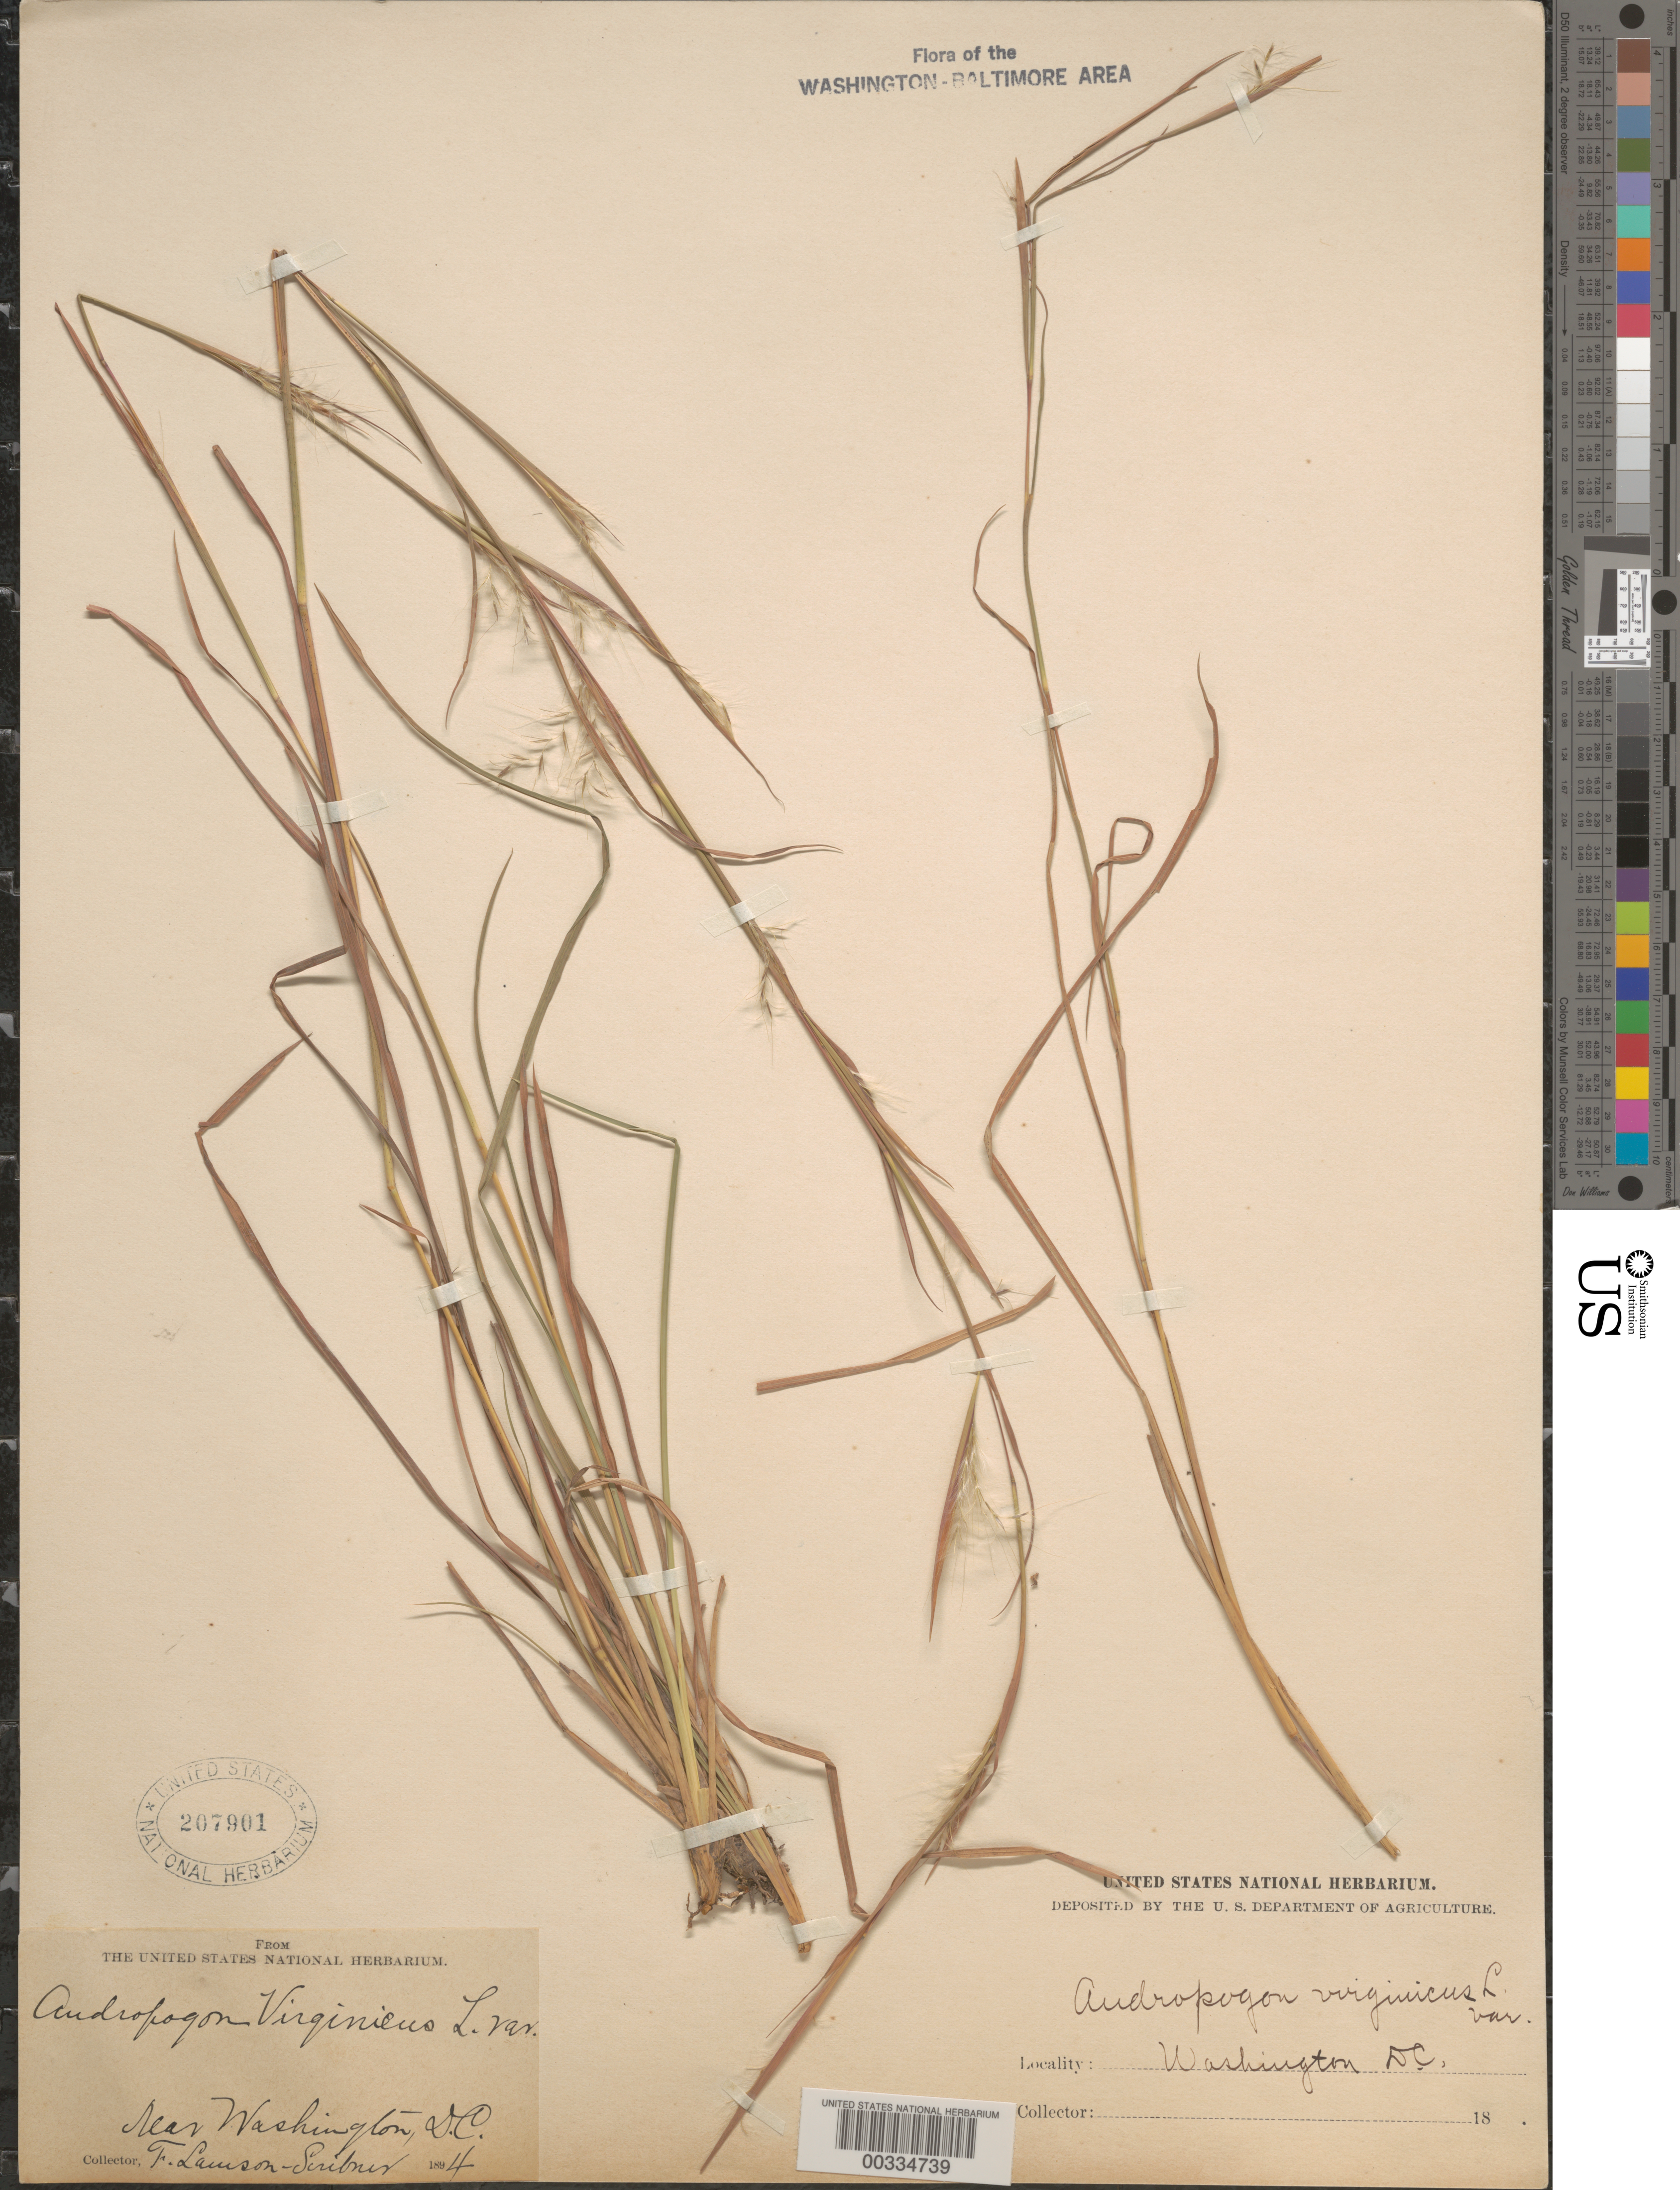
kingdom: Plantae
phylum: Tracheophyta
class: Liliopsida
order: Poales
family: Poaceae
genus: Andropogon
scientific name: Andropogon virginicus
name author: L.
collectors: F. L. Scribner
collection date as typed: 1894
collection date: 1894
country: United States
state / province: District of Columbia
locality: Near Washington DC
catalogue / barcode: US 207901